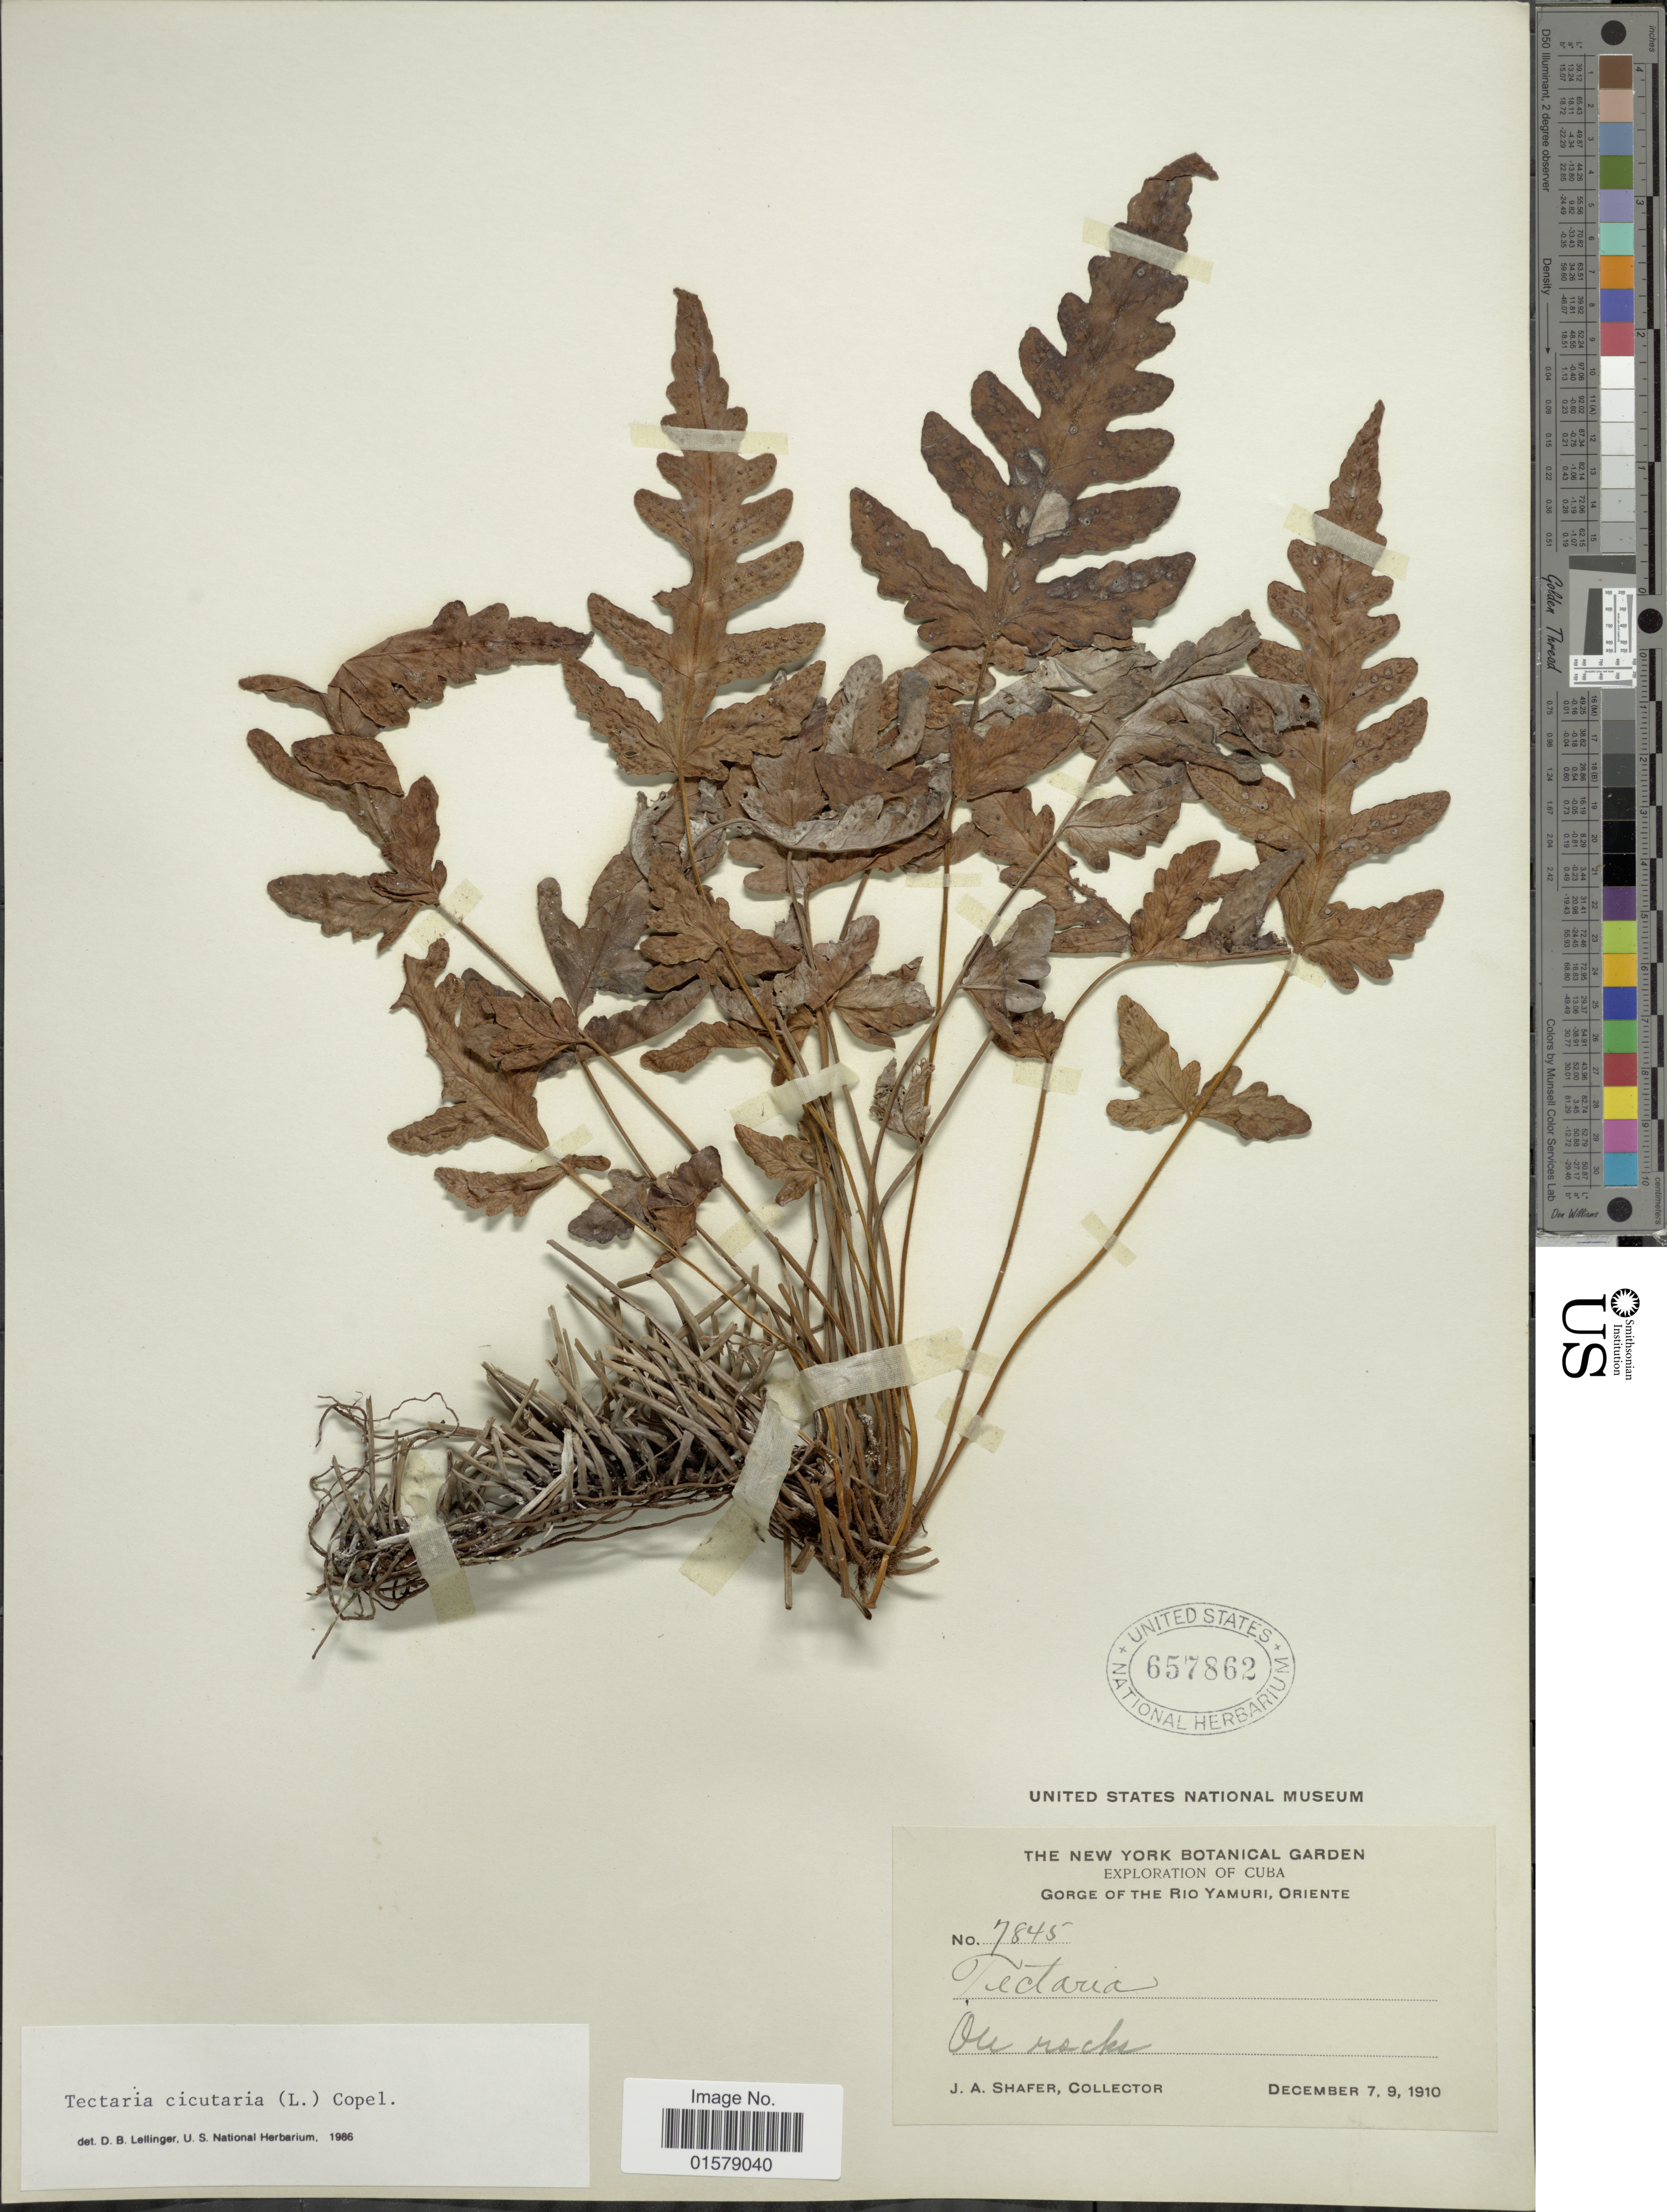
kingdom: Plantae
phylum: Tracheophyta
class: Polypodiopsida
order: Polypodiales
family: Tectariaceae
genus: Tectaria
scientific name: Tectaria cicutaria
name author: (L.) Copel.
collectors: J. A. Shafer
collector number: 7845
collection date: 1910-12-07/1910-12-09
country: Cuba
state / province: Oriente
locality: Gorge of the Rio Yamuri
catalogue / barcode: US 657862